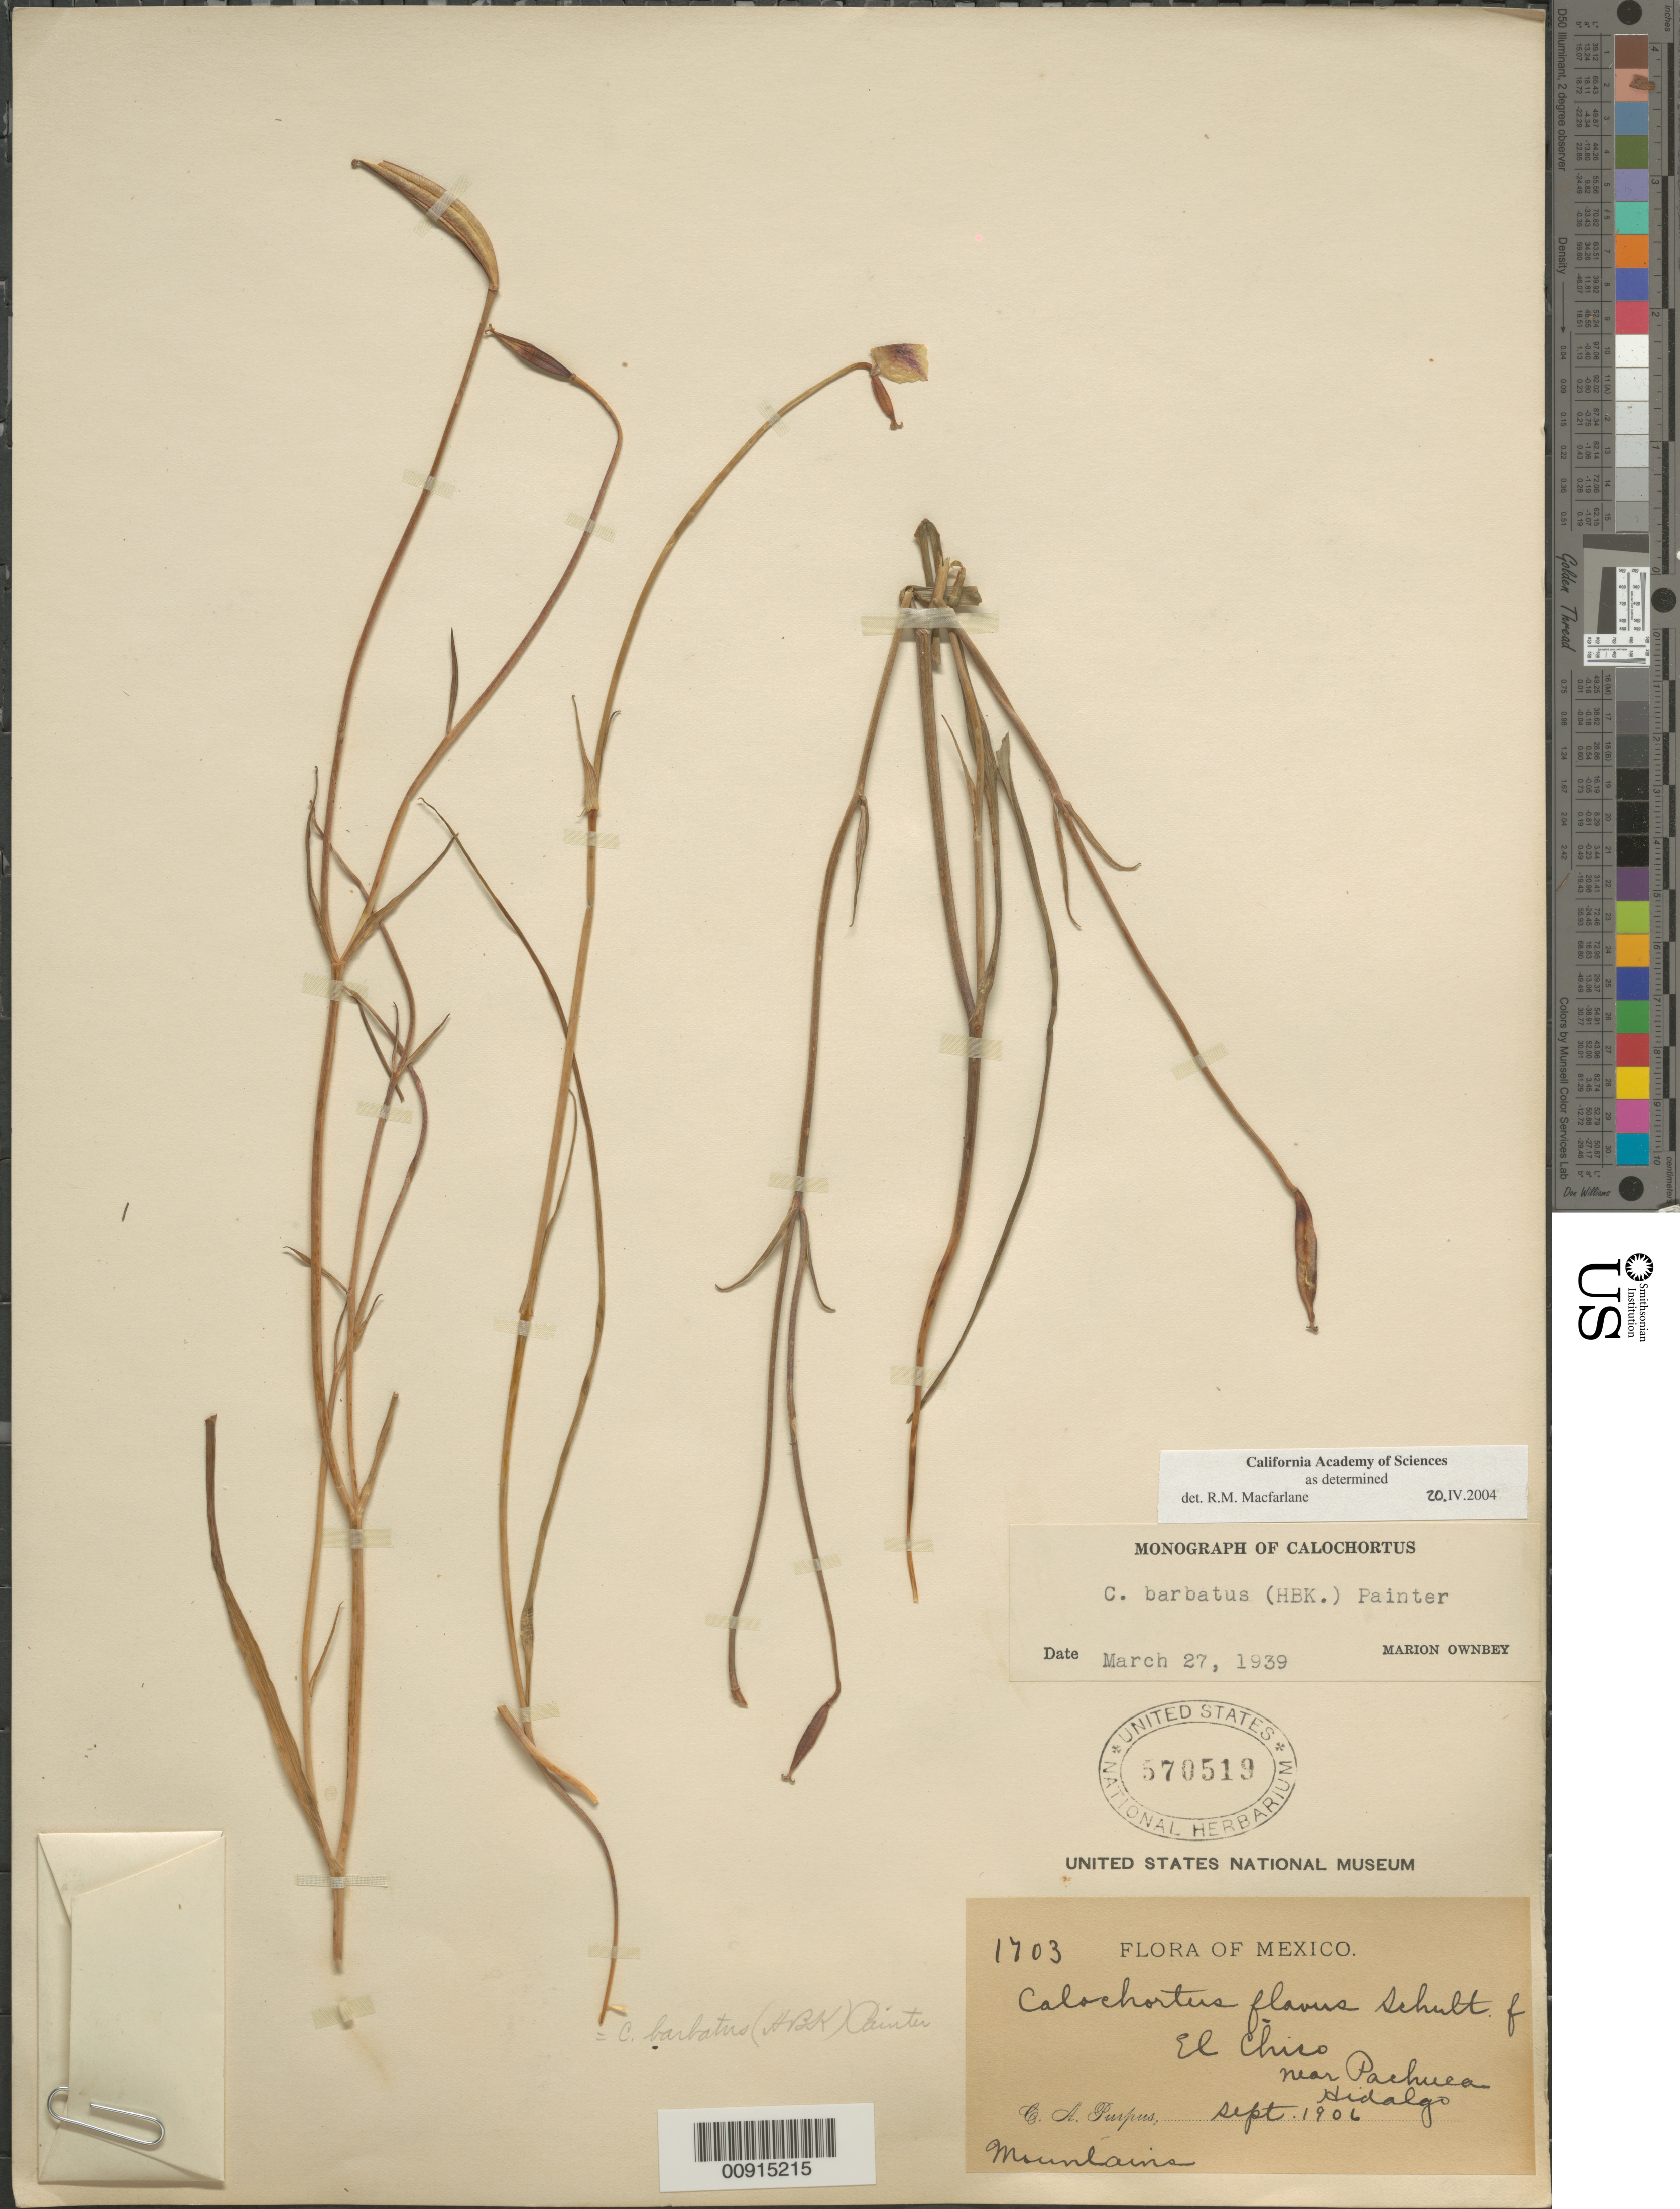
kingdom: Plantae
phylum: Tracheophyta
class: Liliopsida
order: Liliales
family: Liliaceae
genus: Calochortus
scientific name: Calochortus barbatus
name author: (Kunth) J.H. Painter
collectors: C. A. Purpus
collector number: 1703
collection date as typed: Sep 1906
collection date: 1906-09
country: Mexico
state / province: Hidalgo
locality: El Chico near Pachuca, Hidalgo.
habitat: Mountain.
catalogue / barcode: US 570519